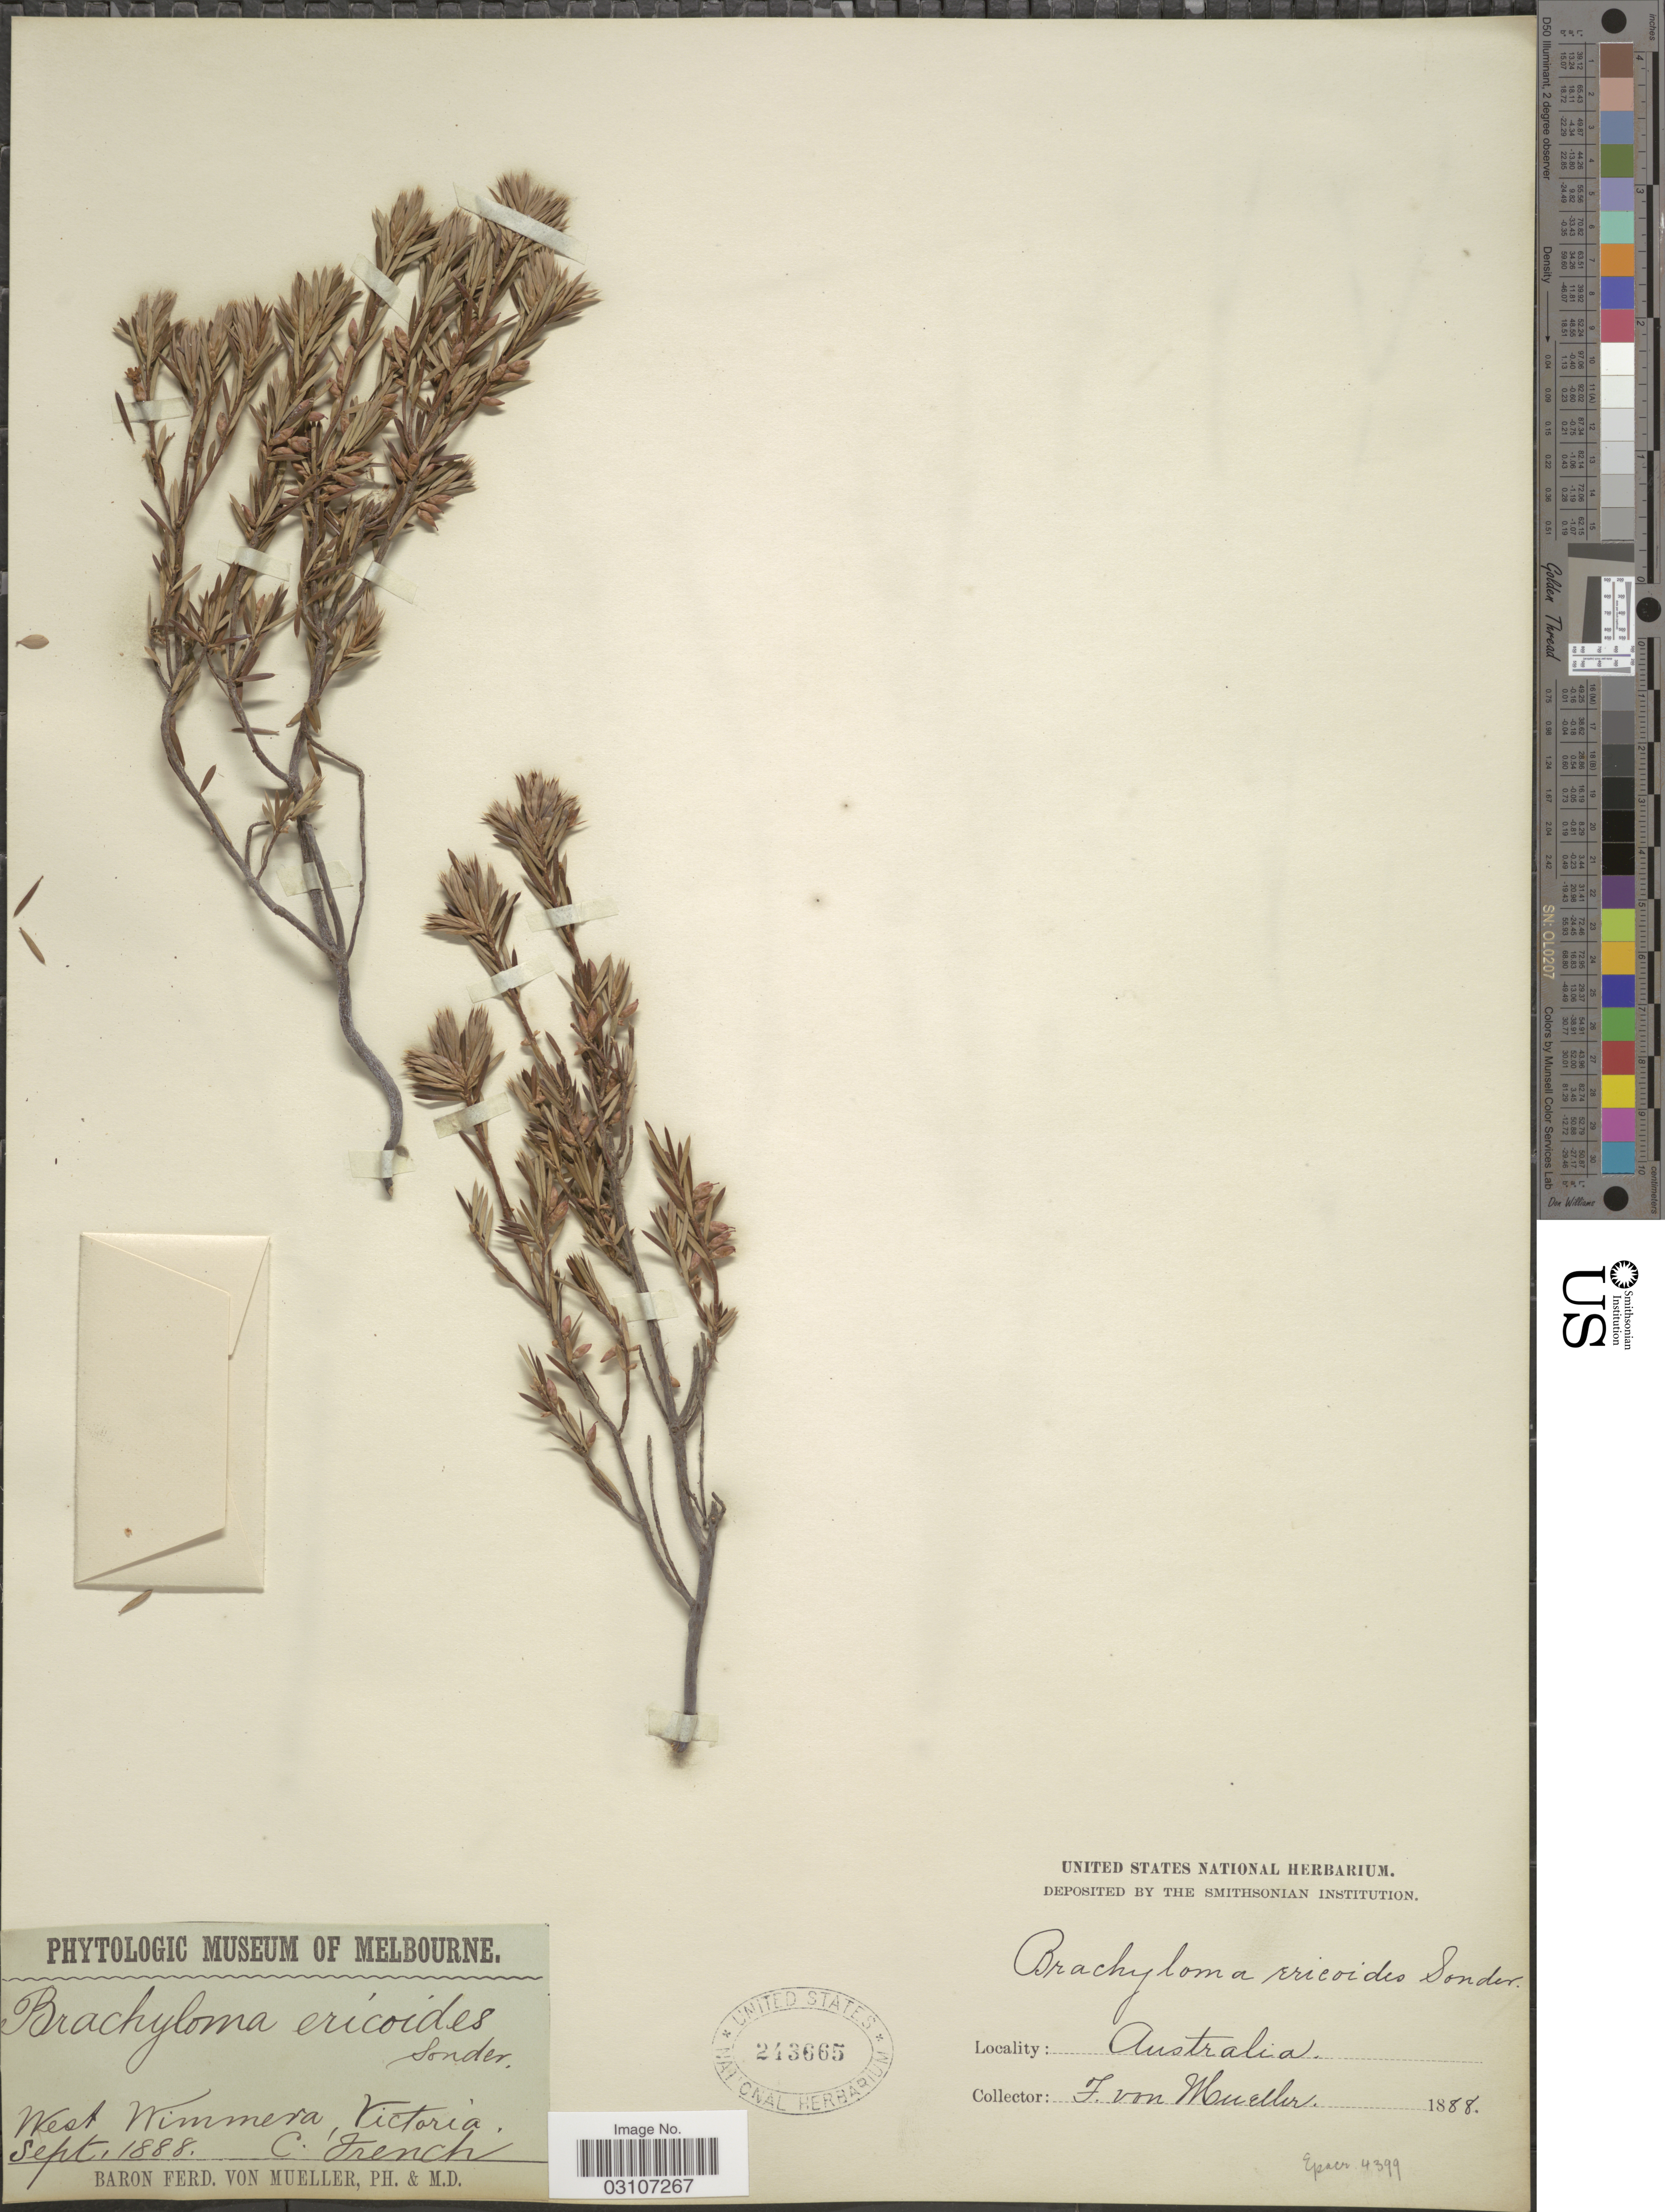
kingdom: Plantae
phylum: Tracheophyta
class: Magnoliopsida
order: Ericales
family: Ericaceae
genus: Brachyloma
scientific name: Brachyloma ericoides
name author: (Schltdl.) Sond.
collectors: C. French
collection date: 1888-09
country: Australia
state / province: Victoria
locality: West Wimmera, Victoria.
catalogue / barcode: US 243665